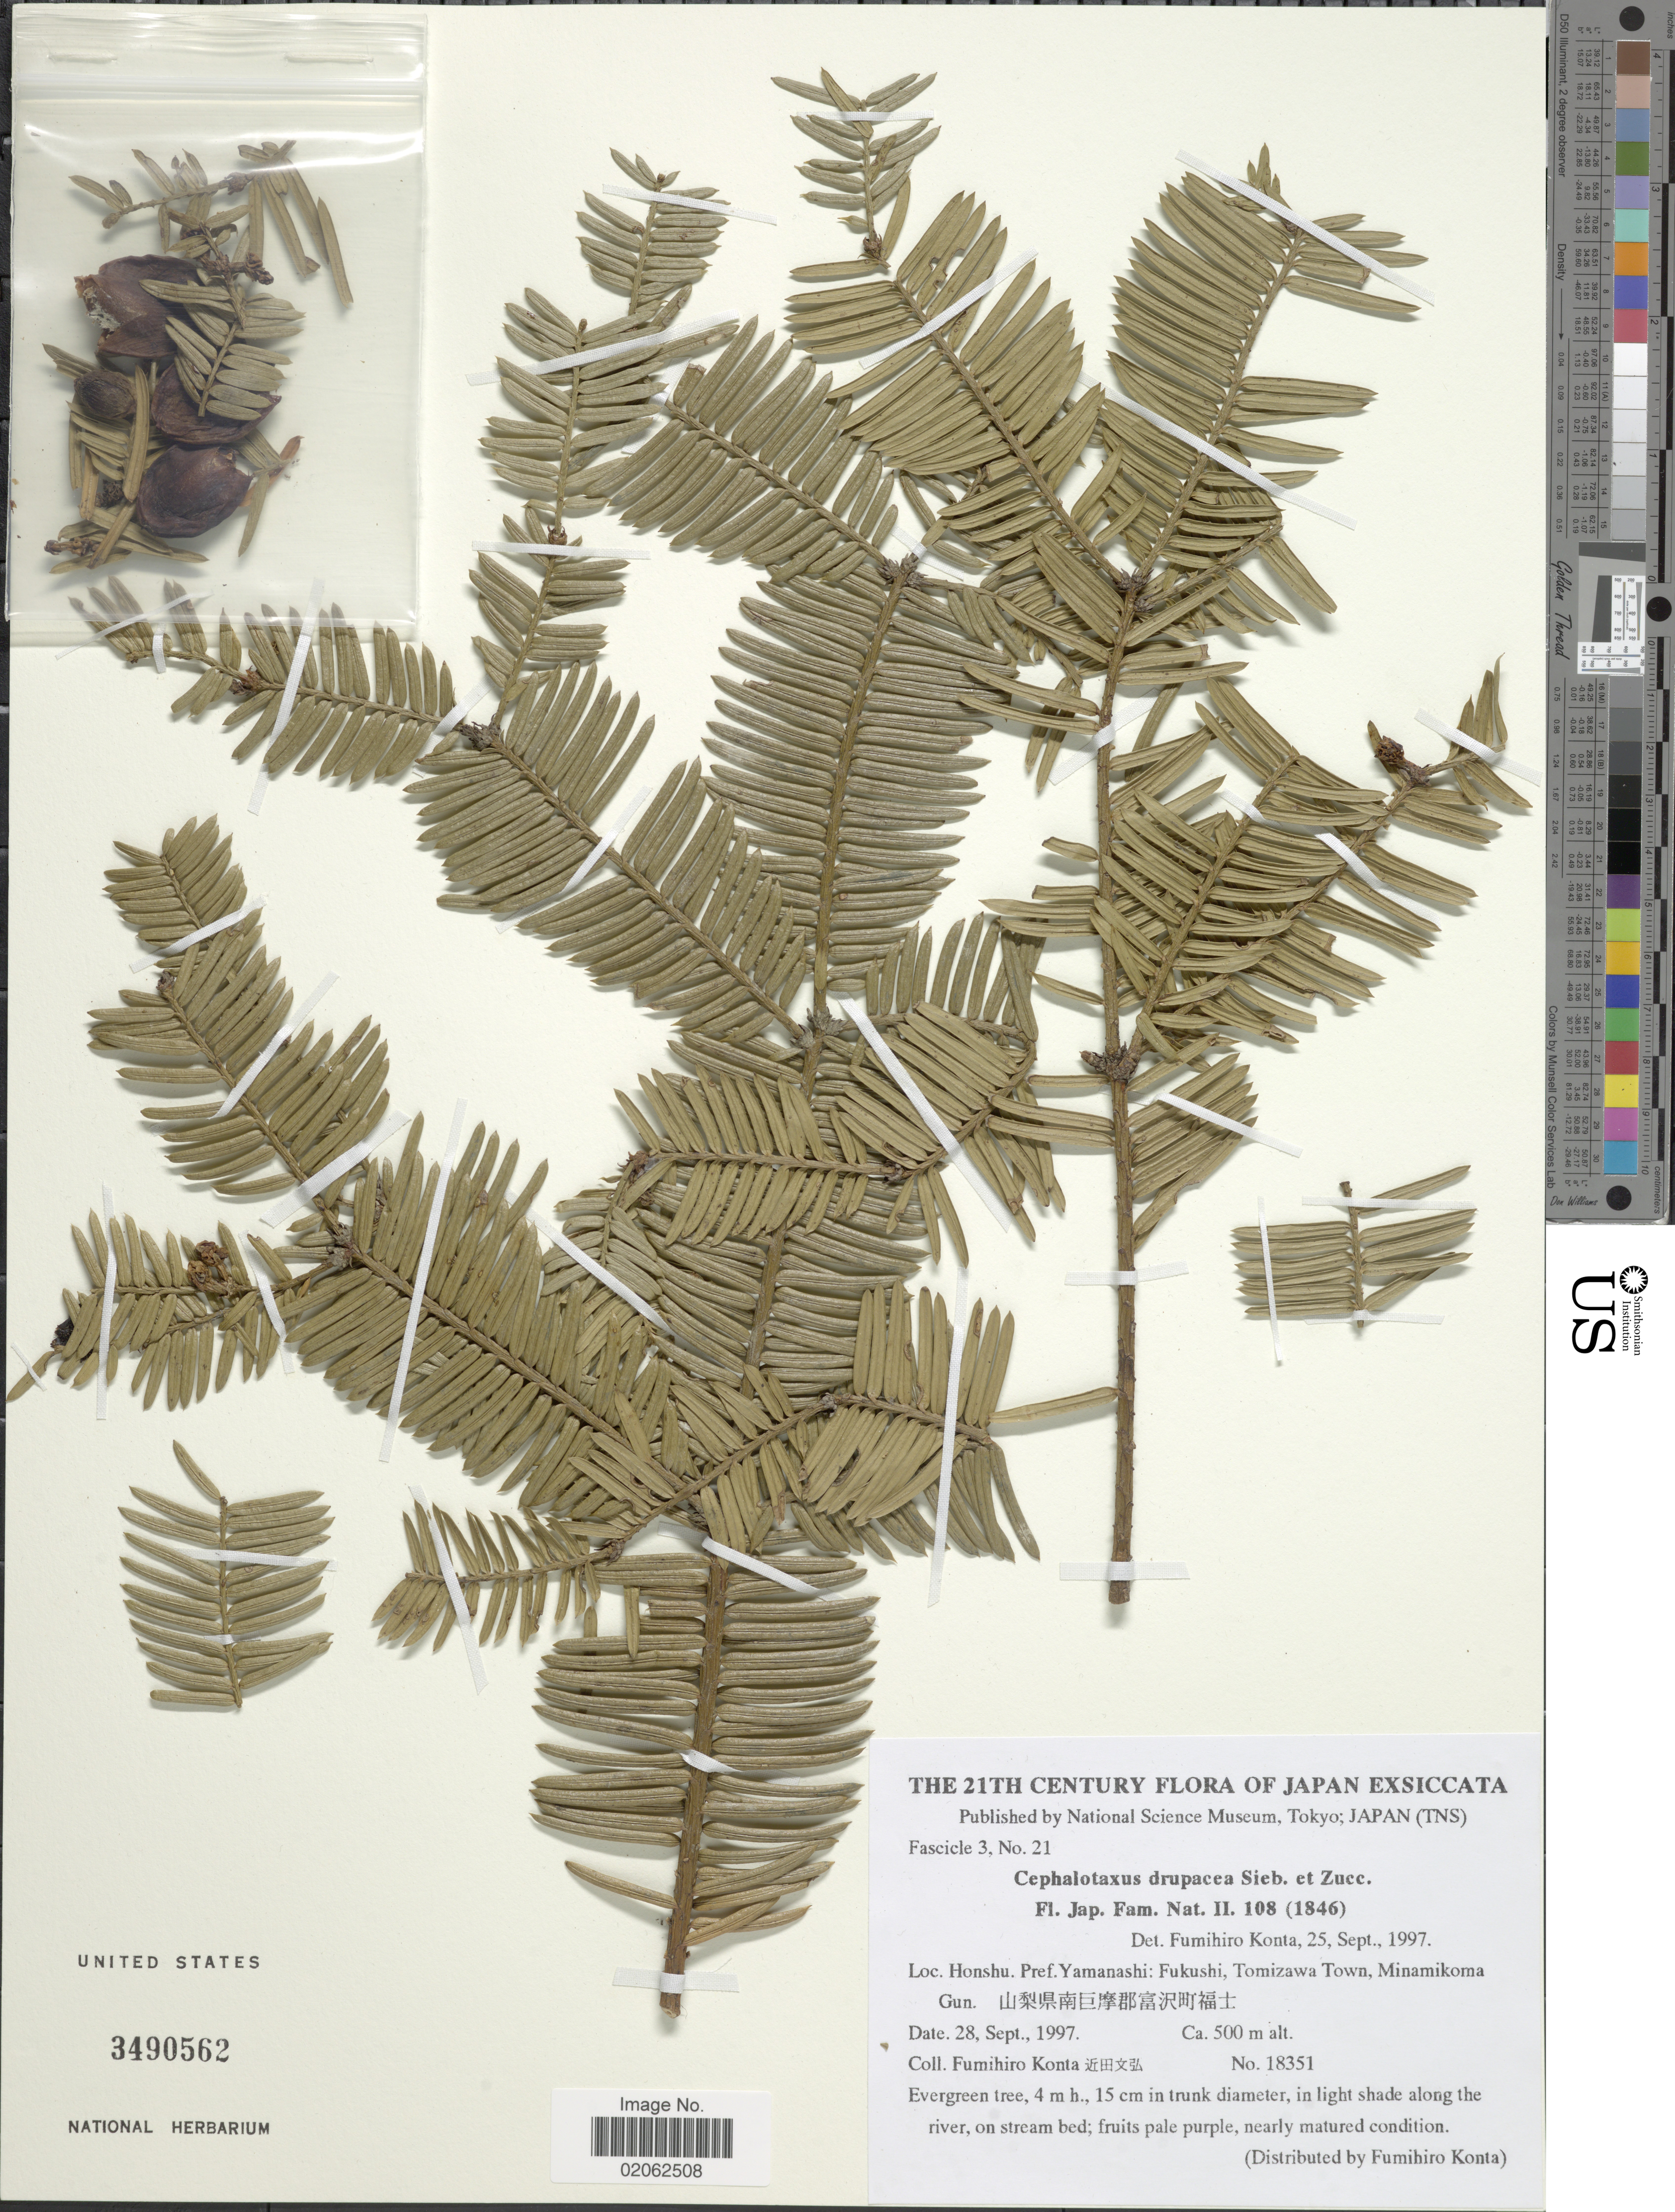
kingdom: Plantae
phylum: Tracheophyta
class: Pinopsida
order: Pinales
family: Cephalotaxaceae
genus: Cephalotaxus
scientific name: Cephalotaxus harringtonia var. drupacea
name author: (Siebold & Zucc.) Koidz.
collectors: F. Konta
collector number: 18351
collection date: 1997-09-28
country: Japan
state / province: Yamanasi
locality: Honshu. Pref. Yamanashi: Fukushi, Tomizawa Town, Minamikoma Gun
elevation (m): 500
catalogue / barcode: US 3490562